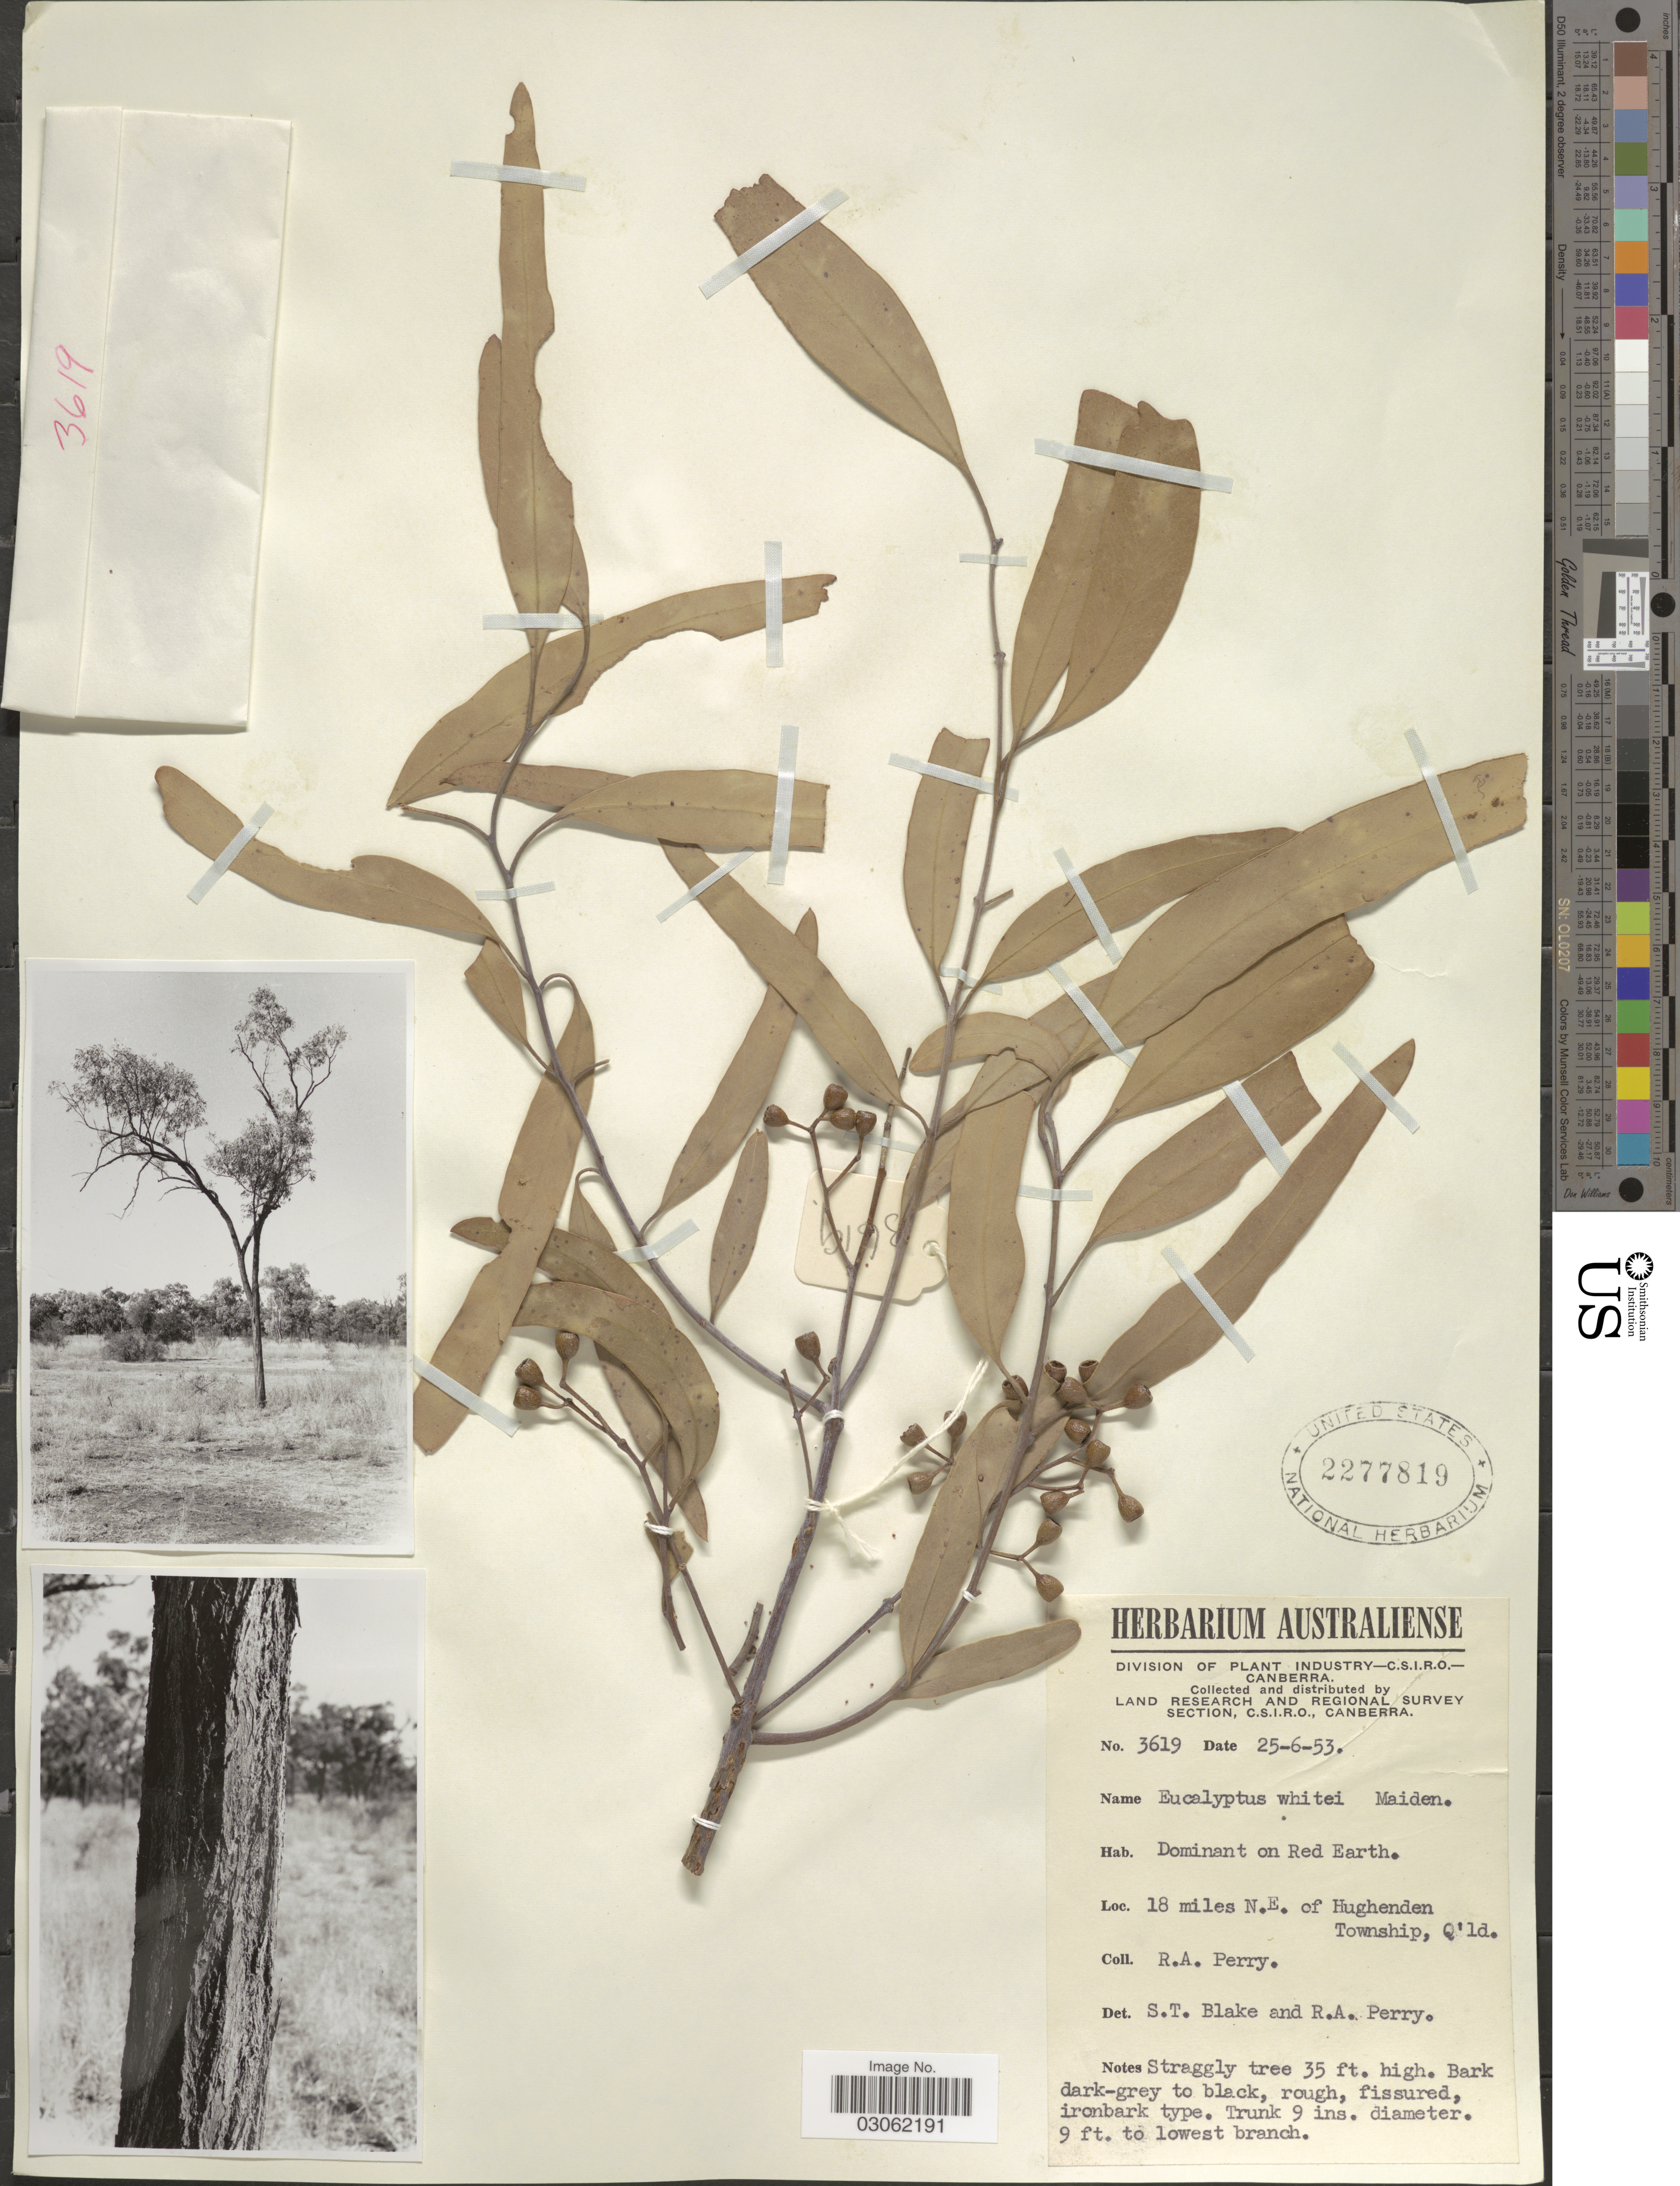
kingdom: Plantae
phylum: Tracheophyta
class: Magnoliopsida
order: Myrtales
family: Myrtaceae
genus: Eucalyptus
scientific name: Eucalyptus whitei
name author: Maiden & Blakely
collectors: Perry, R. A.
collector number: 3619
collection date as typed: Transcribed d/m/y: 25/6/53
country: Australia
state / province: Queensland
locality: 18 miles N. E. of Hughenden Township, Q'ld.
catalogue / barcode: US 2277819